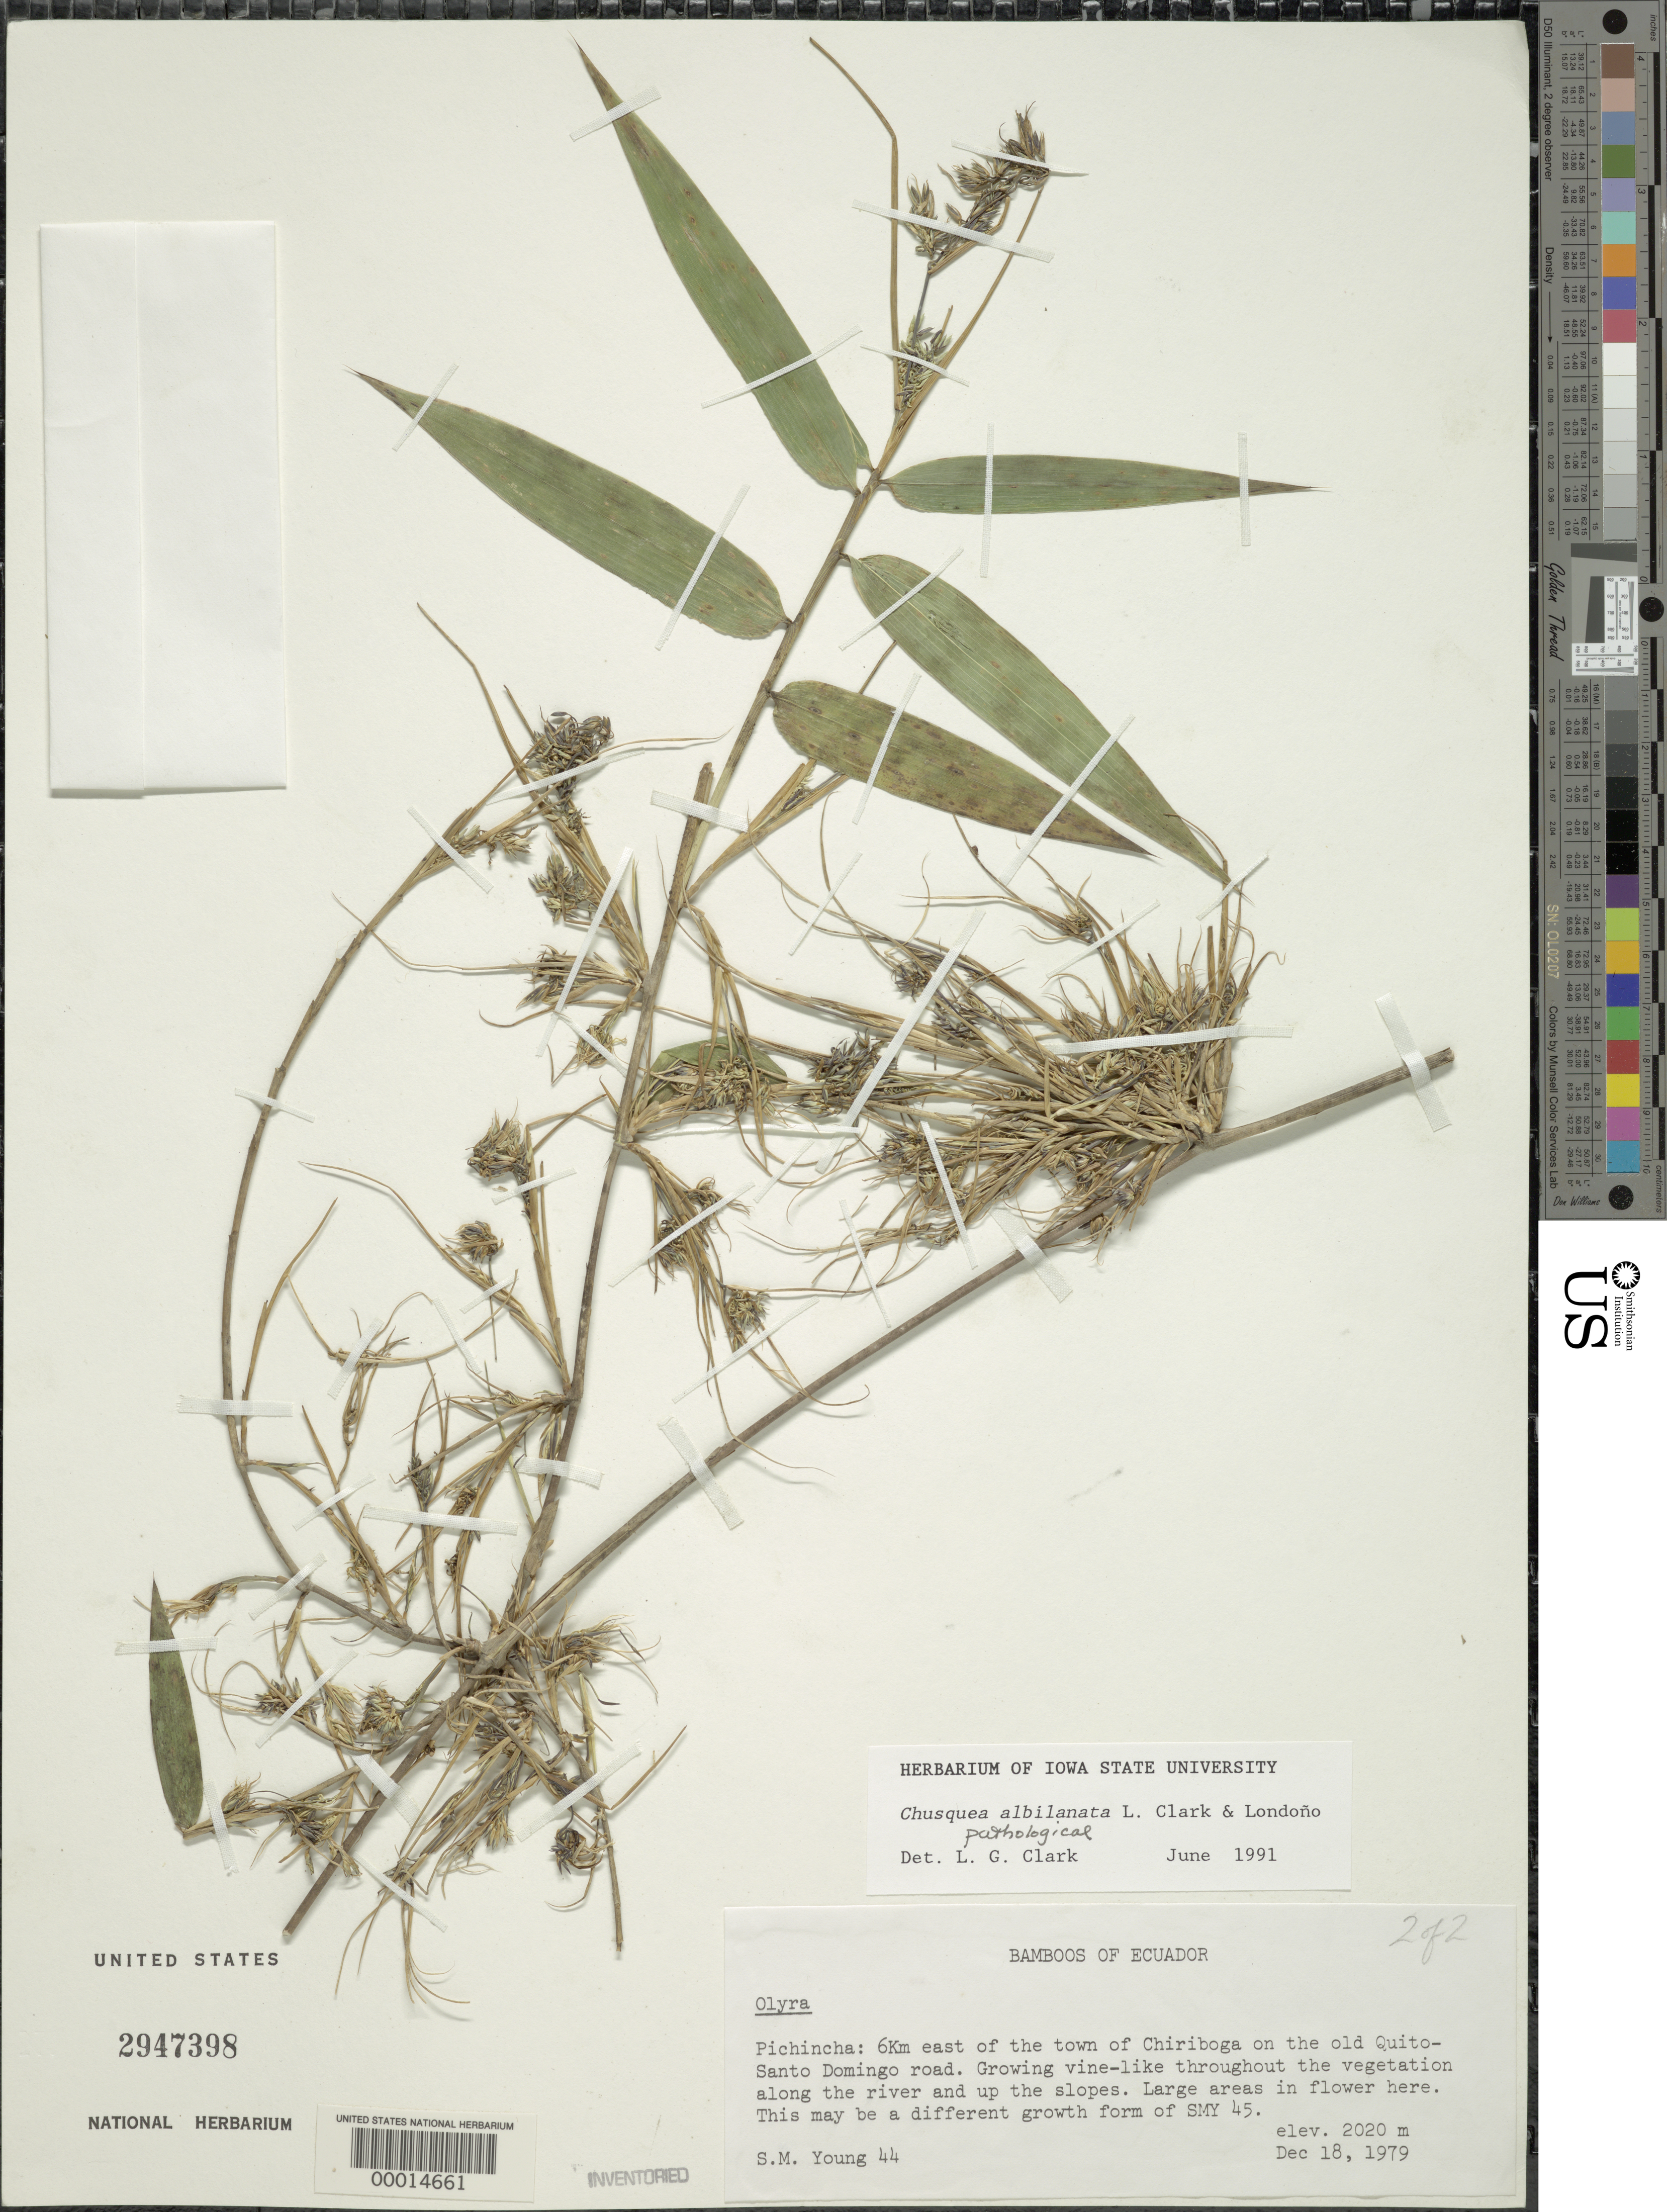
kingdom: Plantae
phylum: Tracheophyta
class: Liliopsida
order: Poales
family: Poaceae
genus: Chusquea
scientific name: Chusquea albilanata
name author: L.G. Clark & Londoño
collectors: S. Young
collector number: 44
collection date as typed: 18 Dec 1979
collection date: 1979-12-18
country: Ecuador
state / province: Pichincha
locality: Chiriboga/quito-Santo Domingo road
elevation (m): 2020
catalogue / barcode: US 2947398